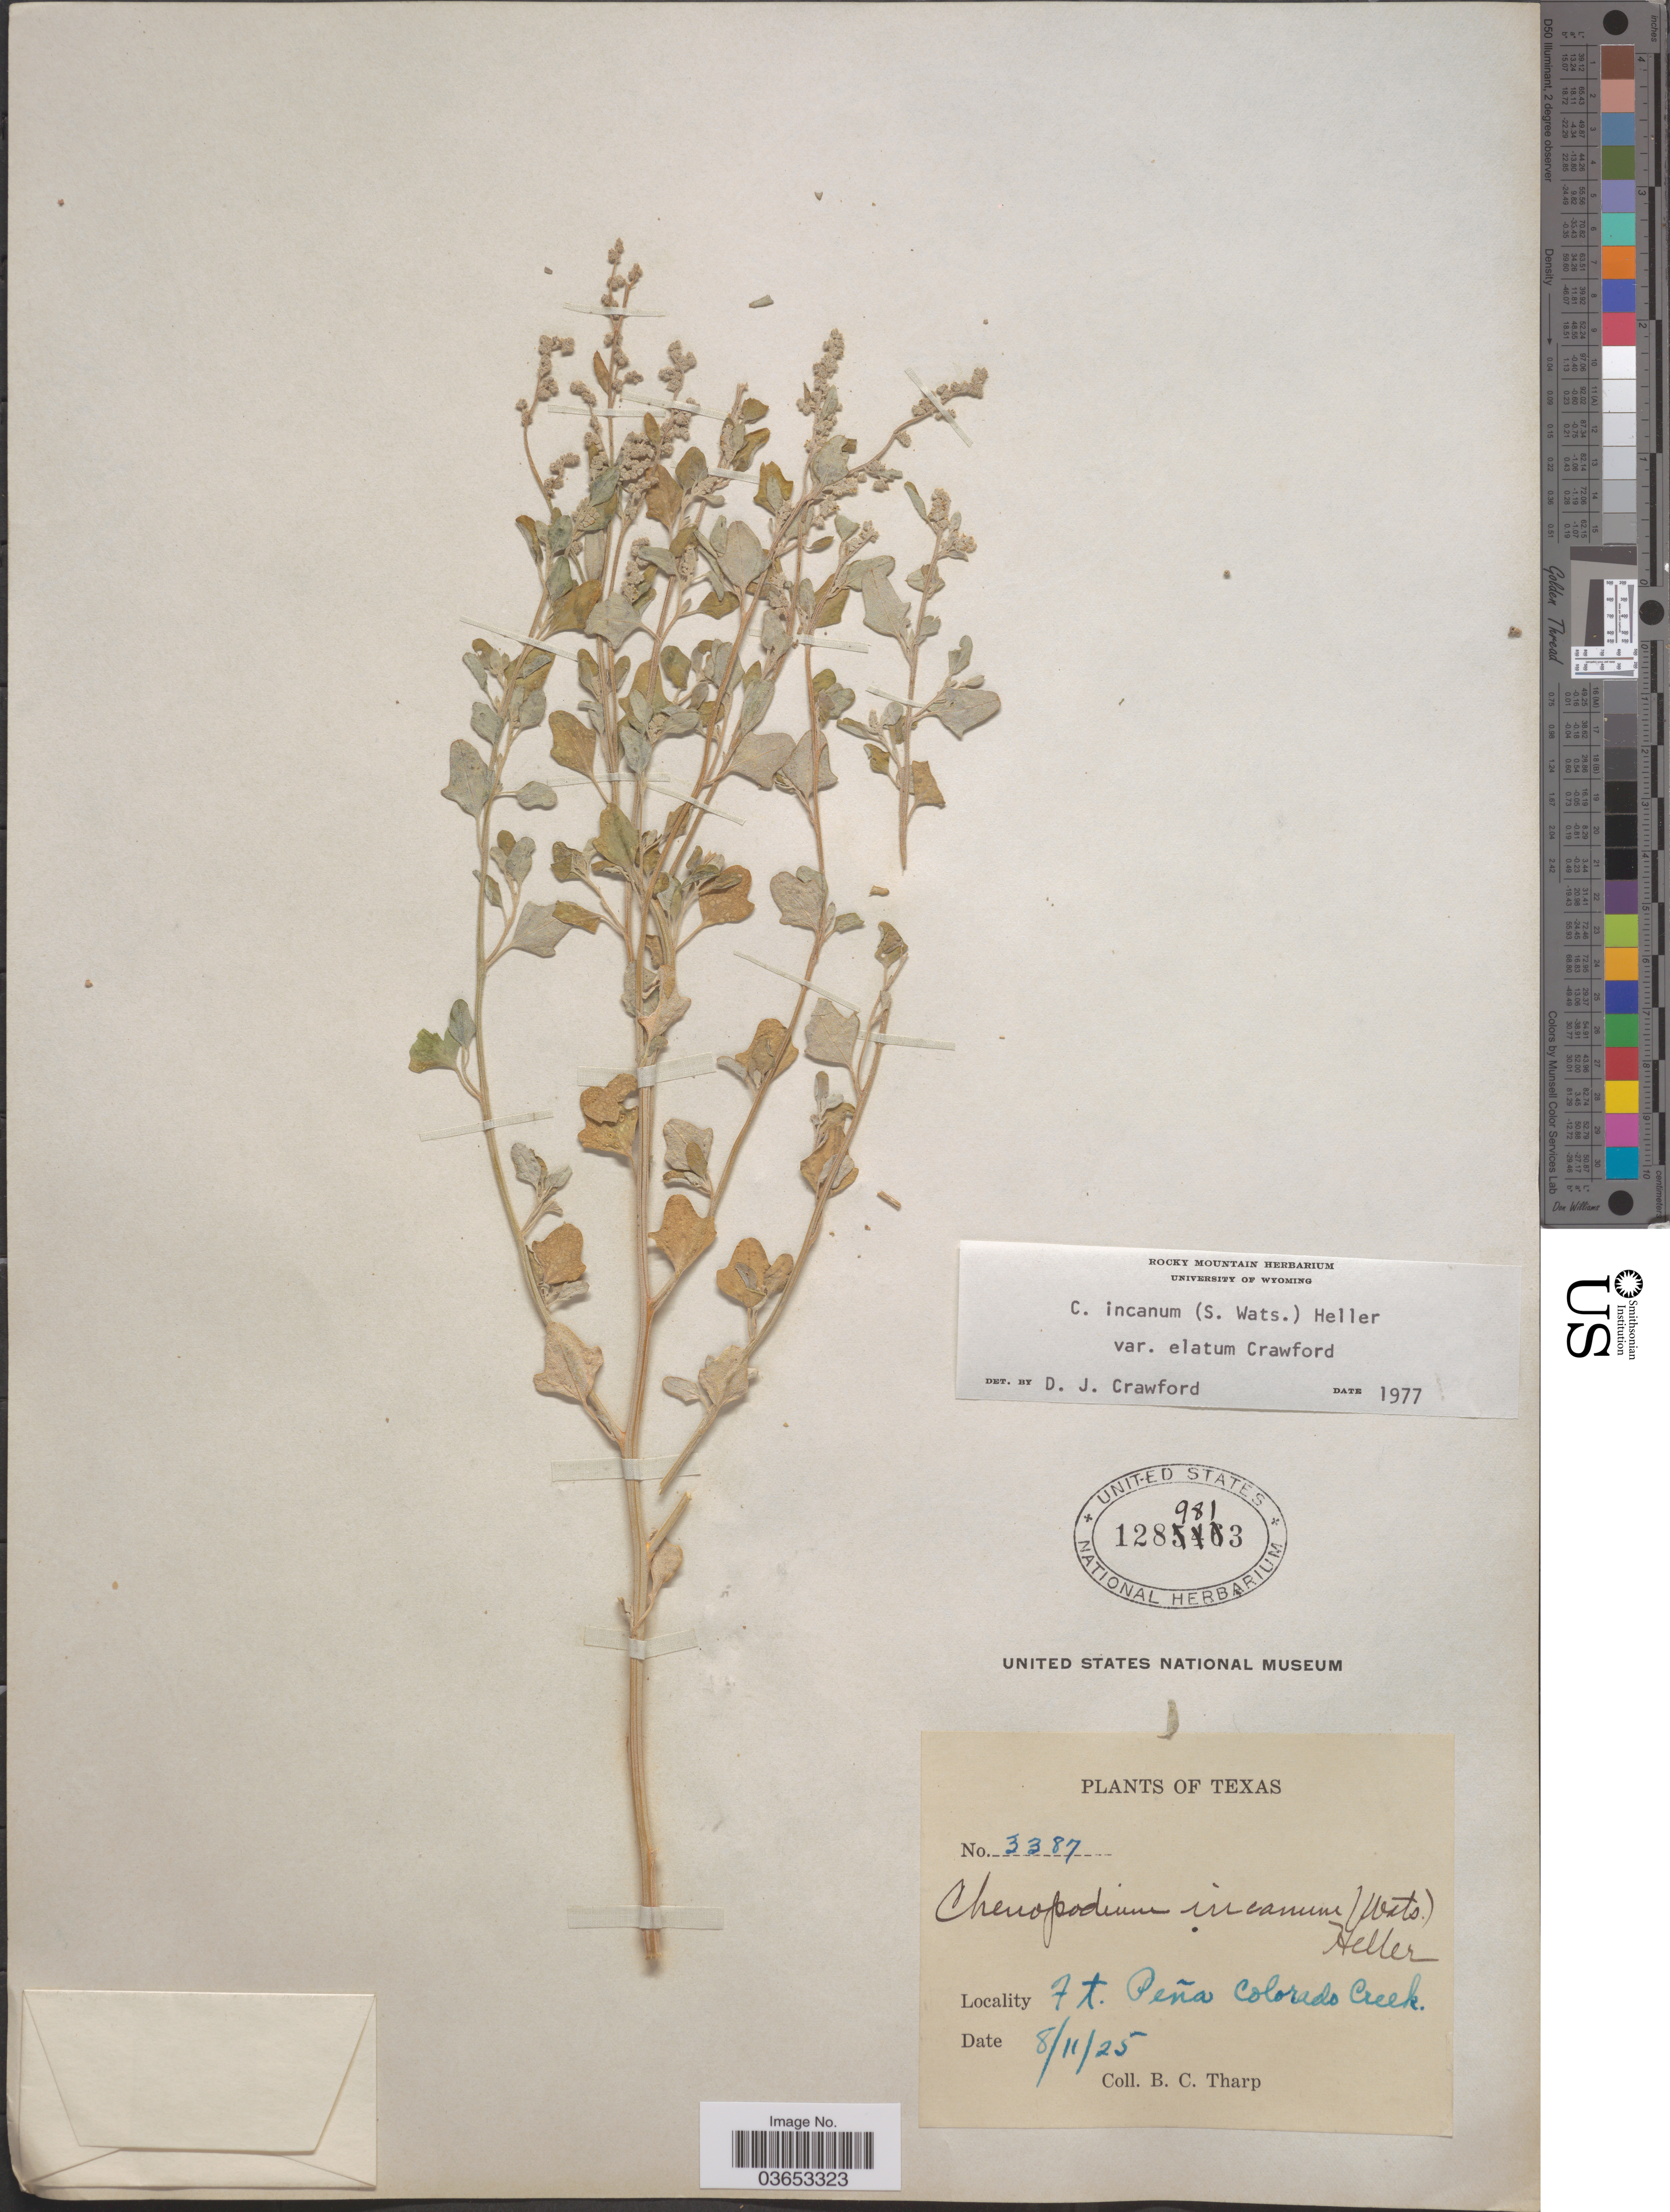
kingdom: Plantae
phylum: Tracheophyta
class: Magnoliopsida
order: Caryophyllales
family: Amaranthaceae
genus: Chenopodium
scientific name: Chenopodium incanum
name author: (S. Watson) A. Heller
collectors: B. C. Tharp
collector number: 3387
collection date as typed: Transcribed d/m/y: 11/8/25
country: United States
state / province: Texas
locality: Ft. Peña Colorado Creek.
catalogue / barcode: US 1289813